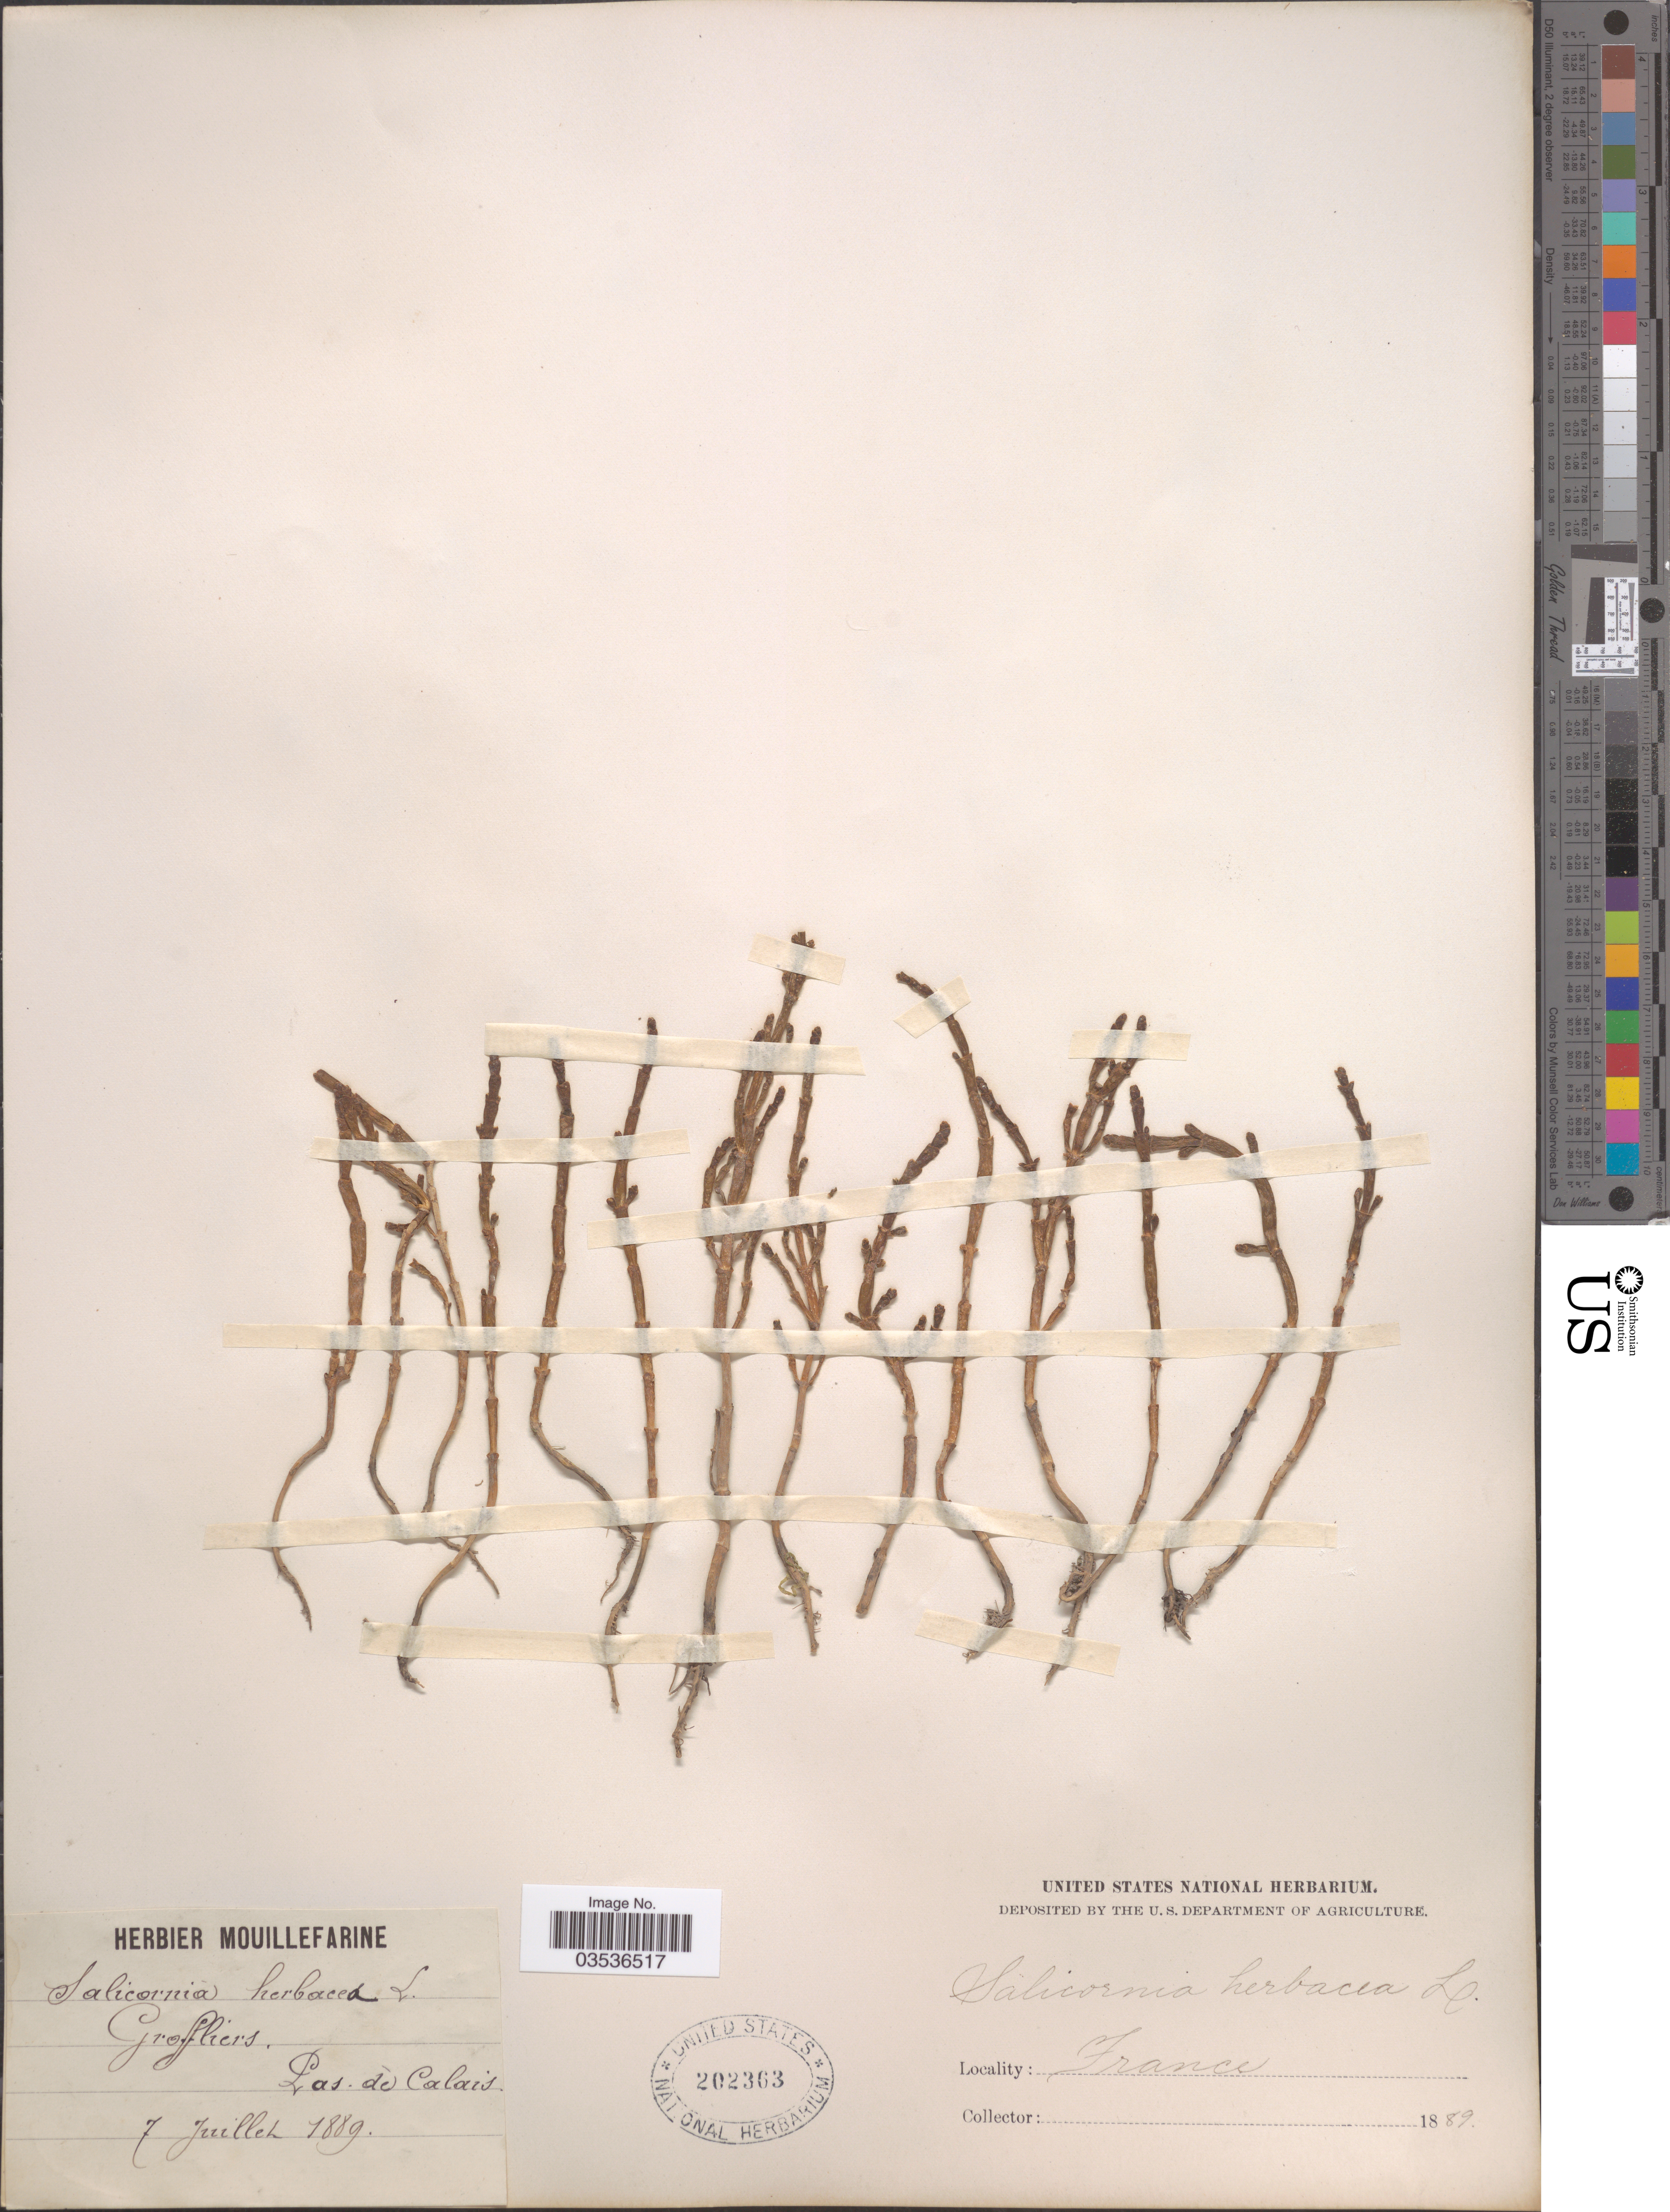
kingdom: Plantae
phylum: Tracheophyta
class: Magnoliopsida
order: Caryophyllales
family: Amaranthaceae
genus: Salicornia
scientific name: Salicornia herbacea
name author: L.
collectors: ex herb. Mouillefarine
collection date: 1889-07-07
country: France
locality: Groffiers, Pas de Calais.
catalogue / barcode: US 202363